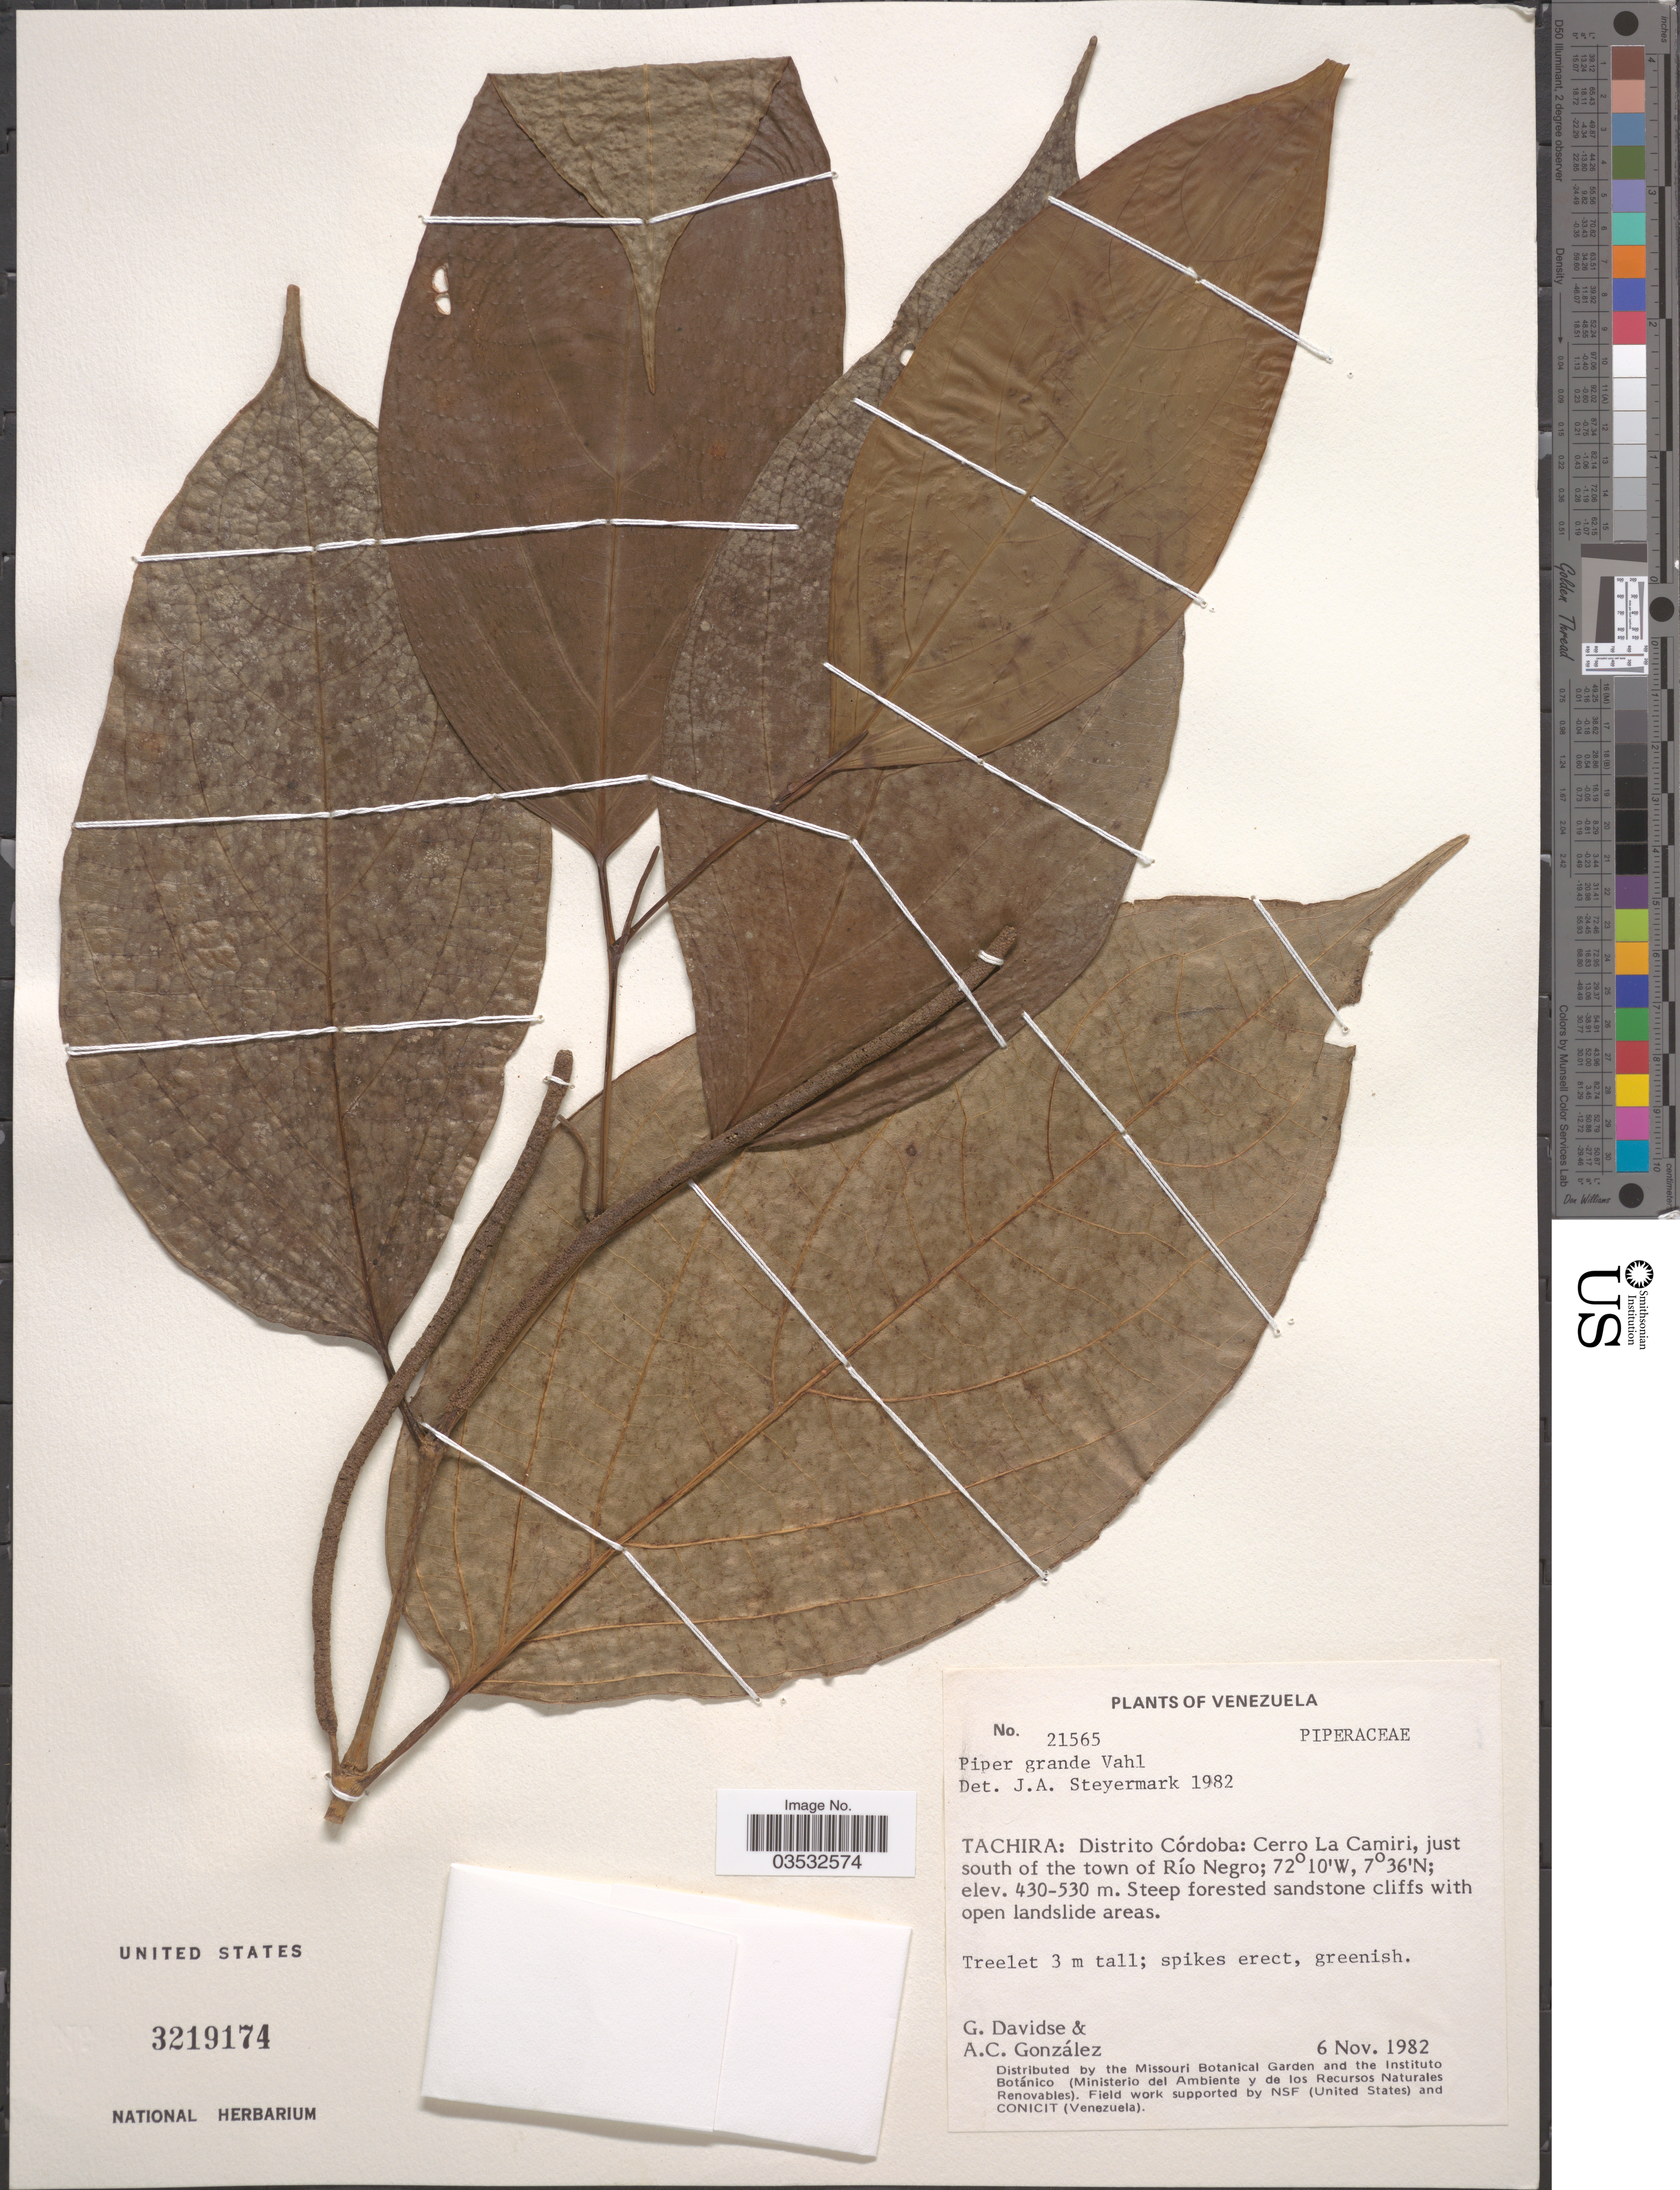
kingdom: Plantae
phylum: Tracheophyta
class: Magnoliopsida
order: Piperales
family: Piperaceae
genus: Piper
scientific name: Piper grande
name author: Vahl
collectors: G. Davidse & A. C. González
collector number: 21565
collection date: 1982-11-06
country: Venezuela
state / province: Tachira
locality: Distrito Córdoba: Cerro La Camiri, just south of the town of Río Negro.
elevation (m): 430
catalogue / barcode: US 3219174